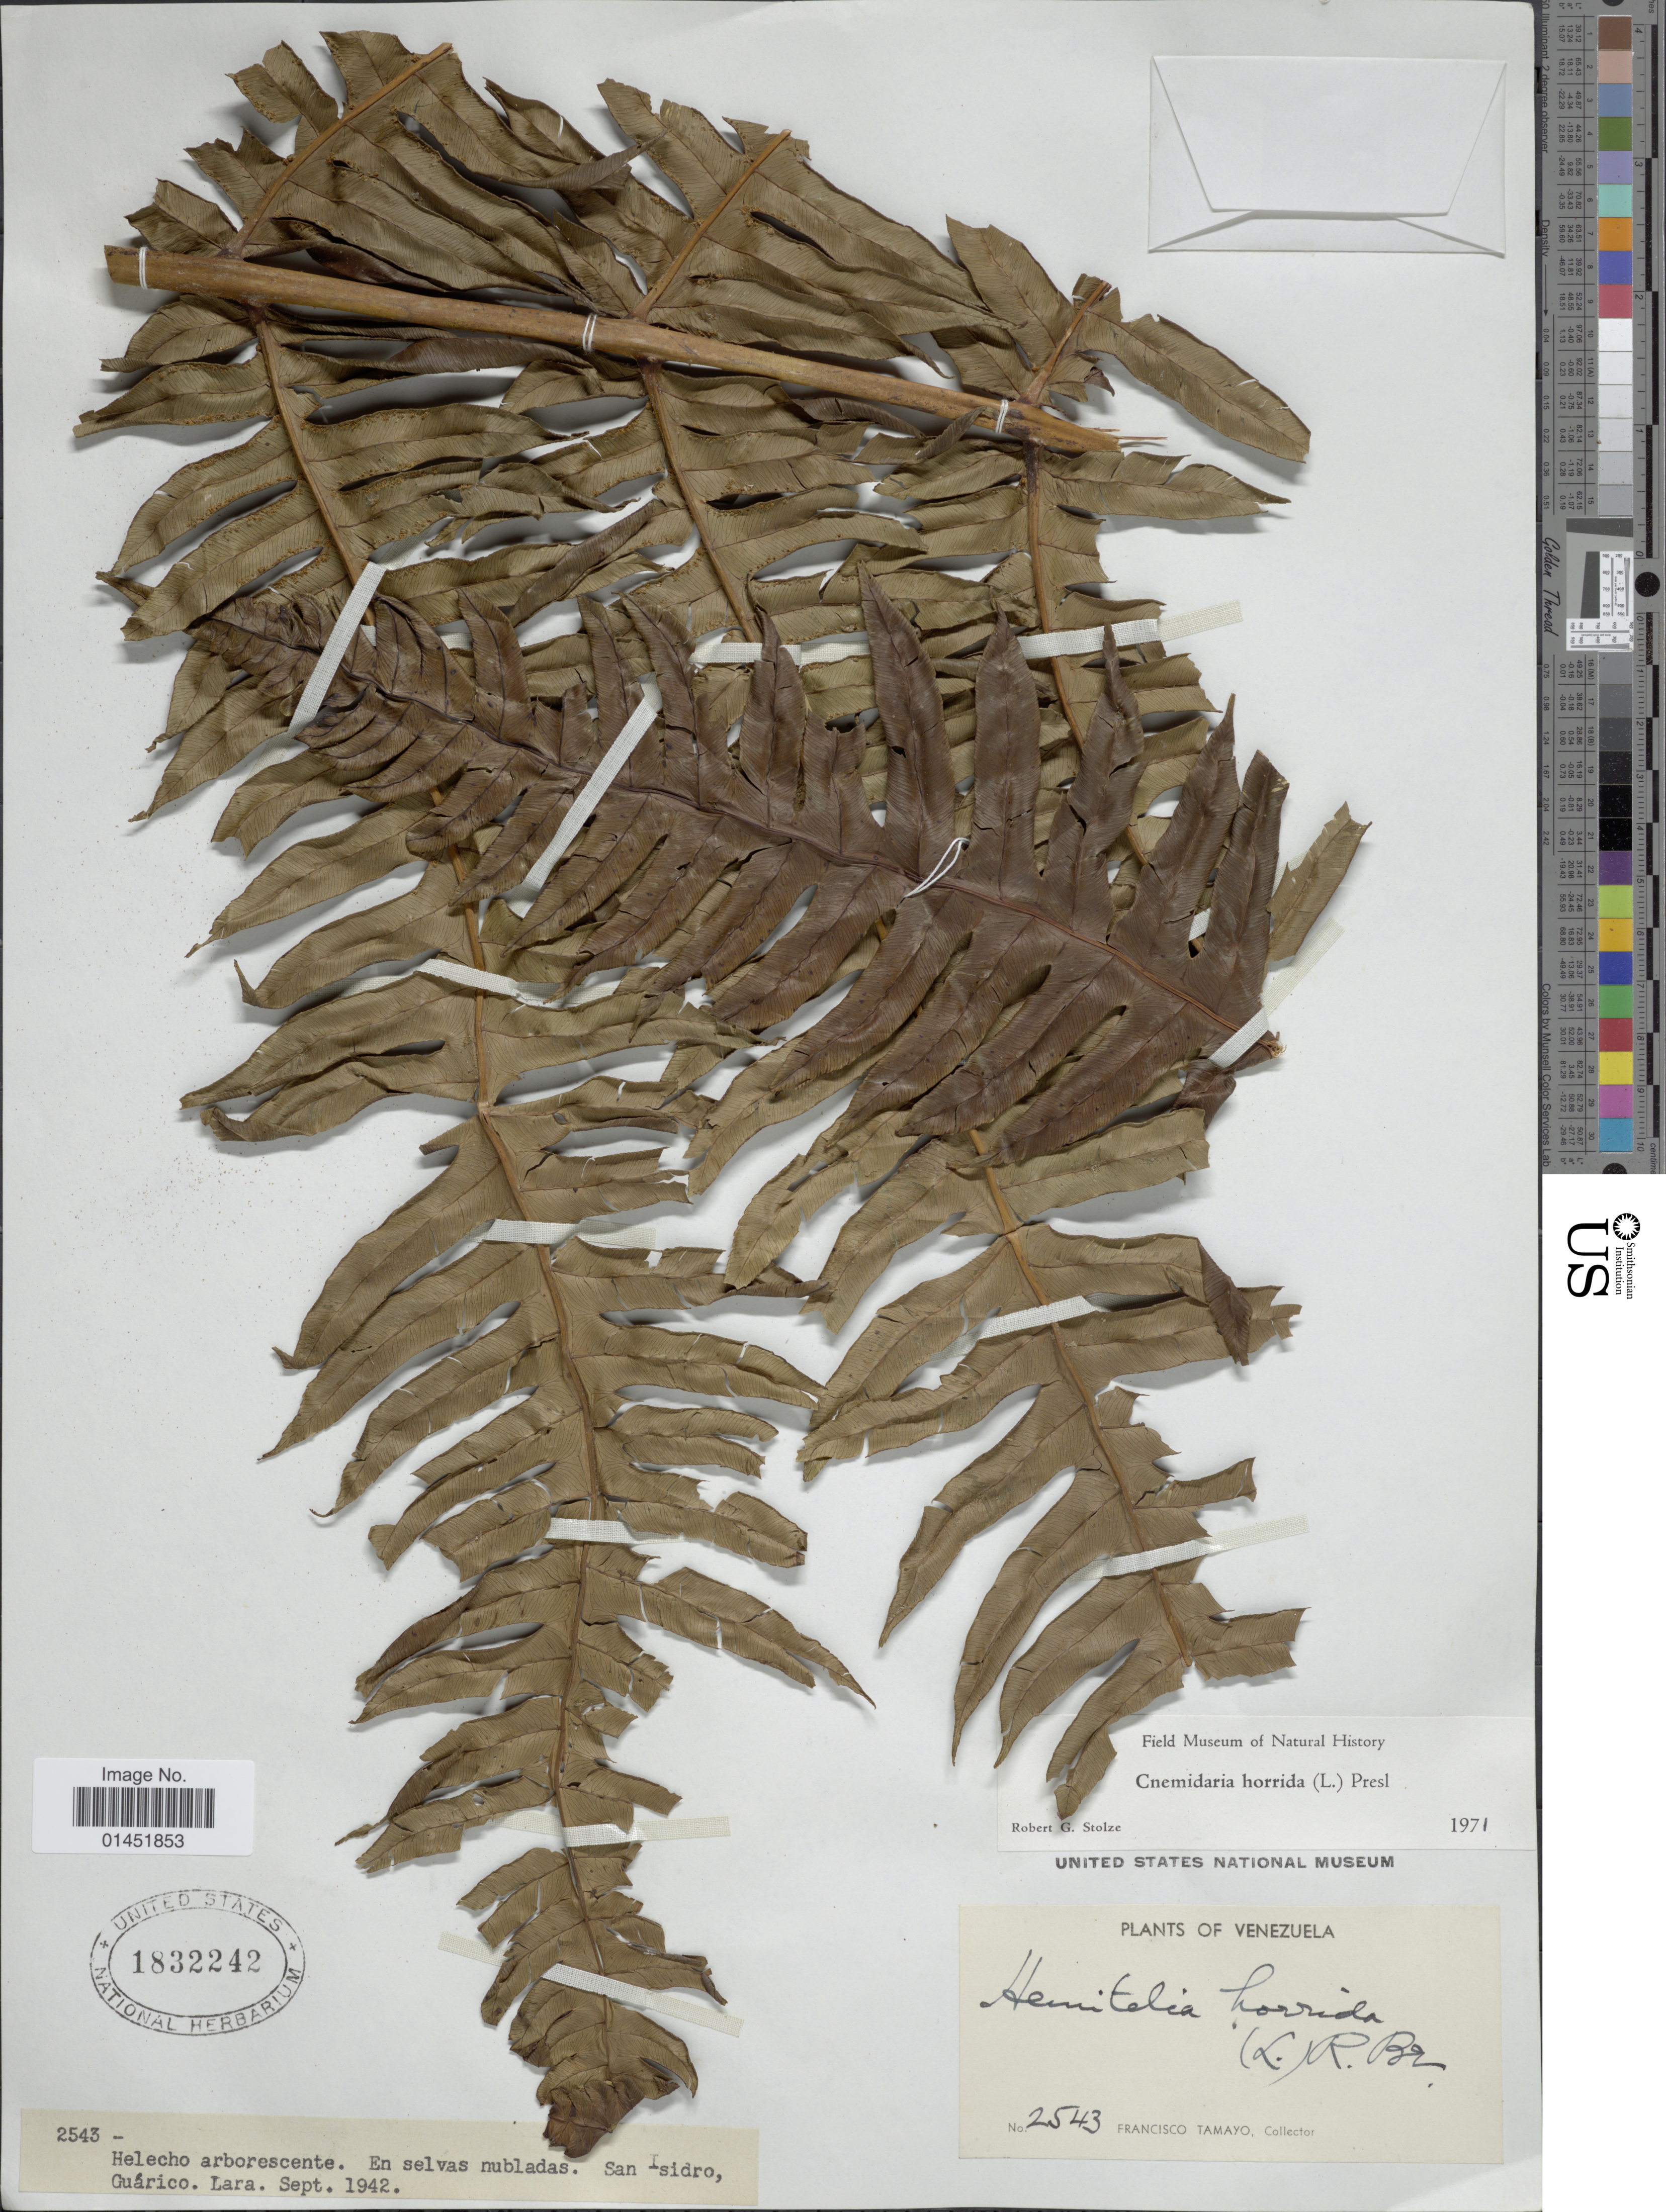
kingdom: Plantae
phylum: Tracheophyta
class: Polypodiopsida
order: Cyatheales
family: Cyatheaceae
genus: Cyathea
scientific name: Cyathea horrida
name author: (L.) Sm.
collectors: F. Tamayo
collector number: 2543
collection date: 1942-09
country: Venezuela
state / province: Guárico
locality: En selvas nubladas. San Isidro, Guárico, Lara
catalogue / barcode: US 1832242